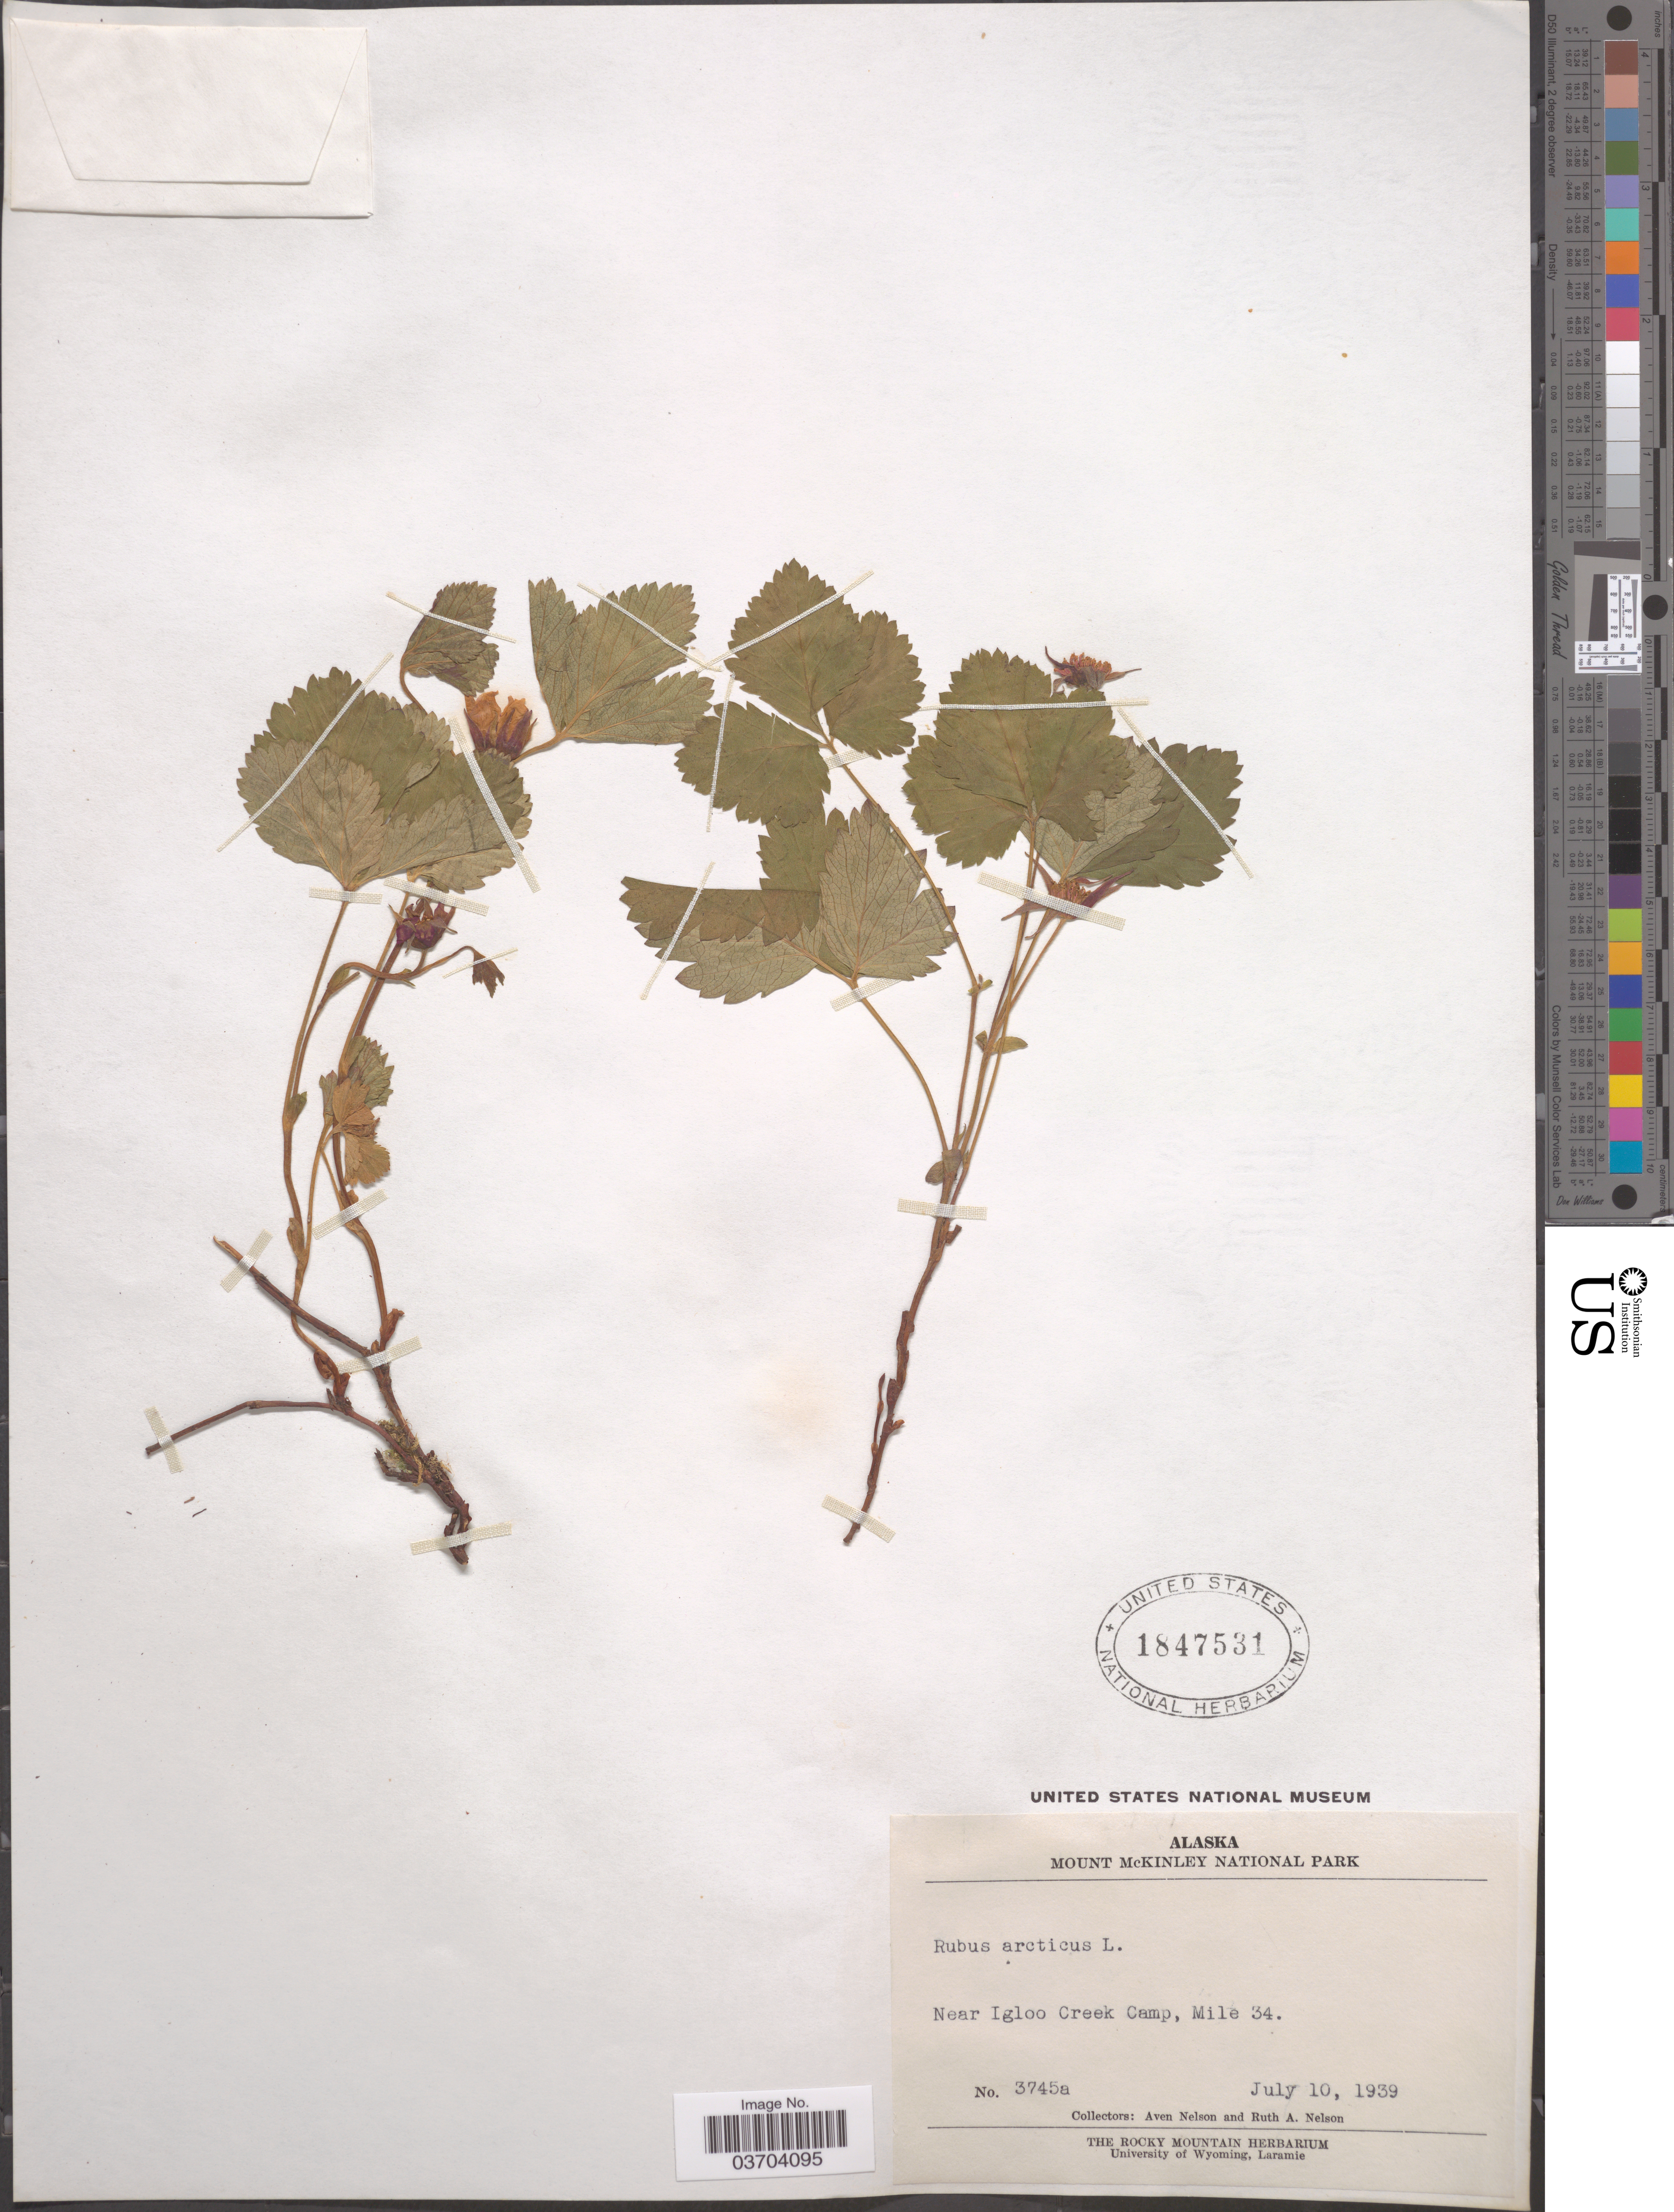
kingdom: Plantae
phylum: Tracheophyta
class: Magnoliopsida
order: Rosales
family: Rosaceae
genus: Rubus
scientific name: Rubus arcticus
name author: L.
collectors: A. Nelson & R. A. Nelson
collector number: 3745a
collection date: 1939-07-10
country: United States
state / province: Alaska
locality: Mount McKinley National Park. Near Igloo Creek Camp, Mile 34.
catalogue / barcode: US 1847531